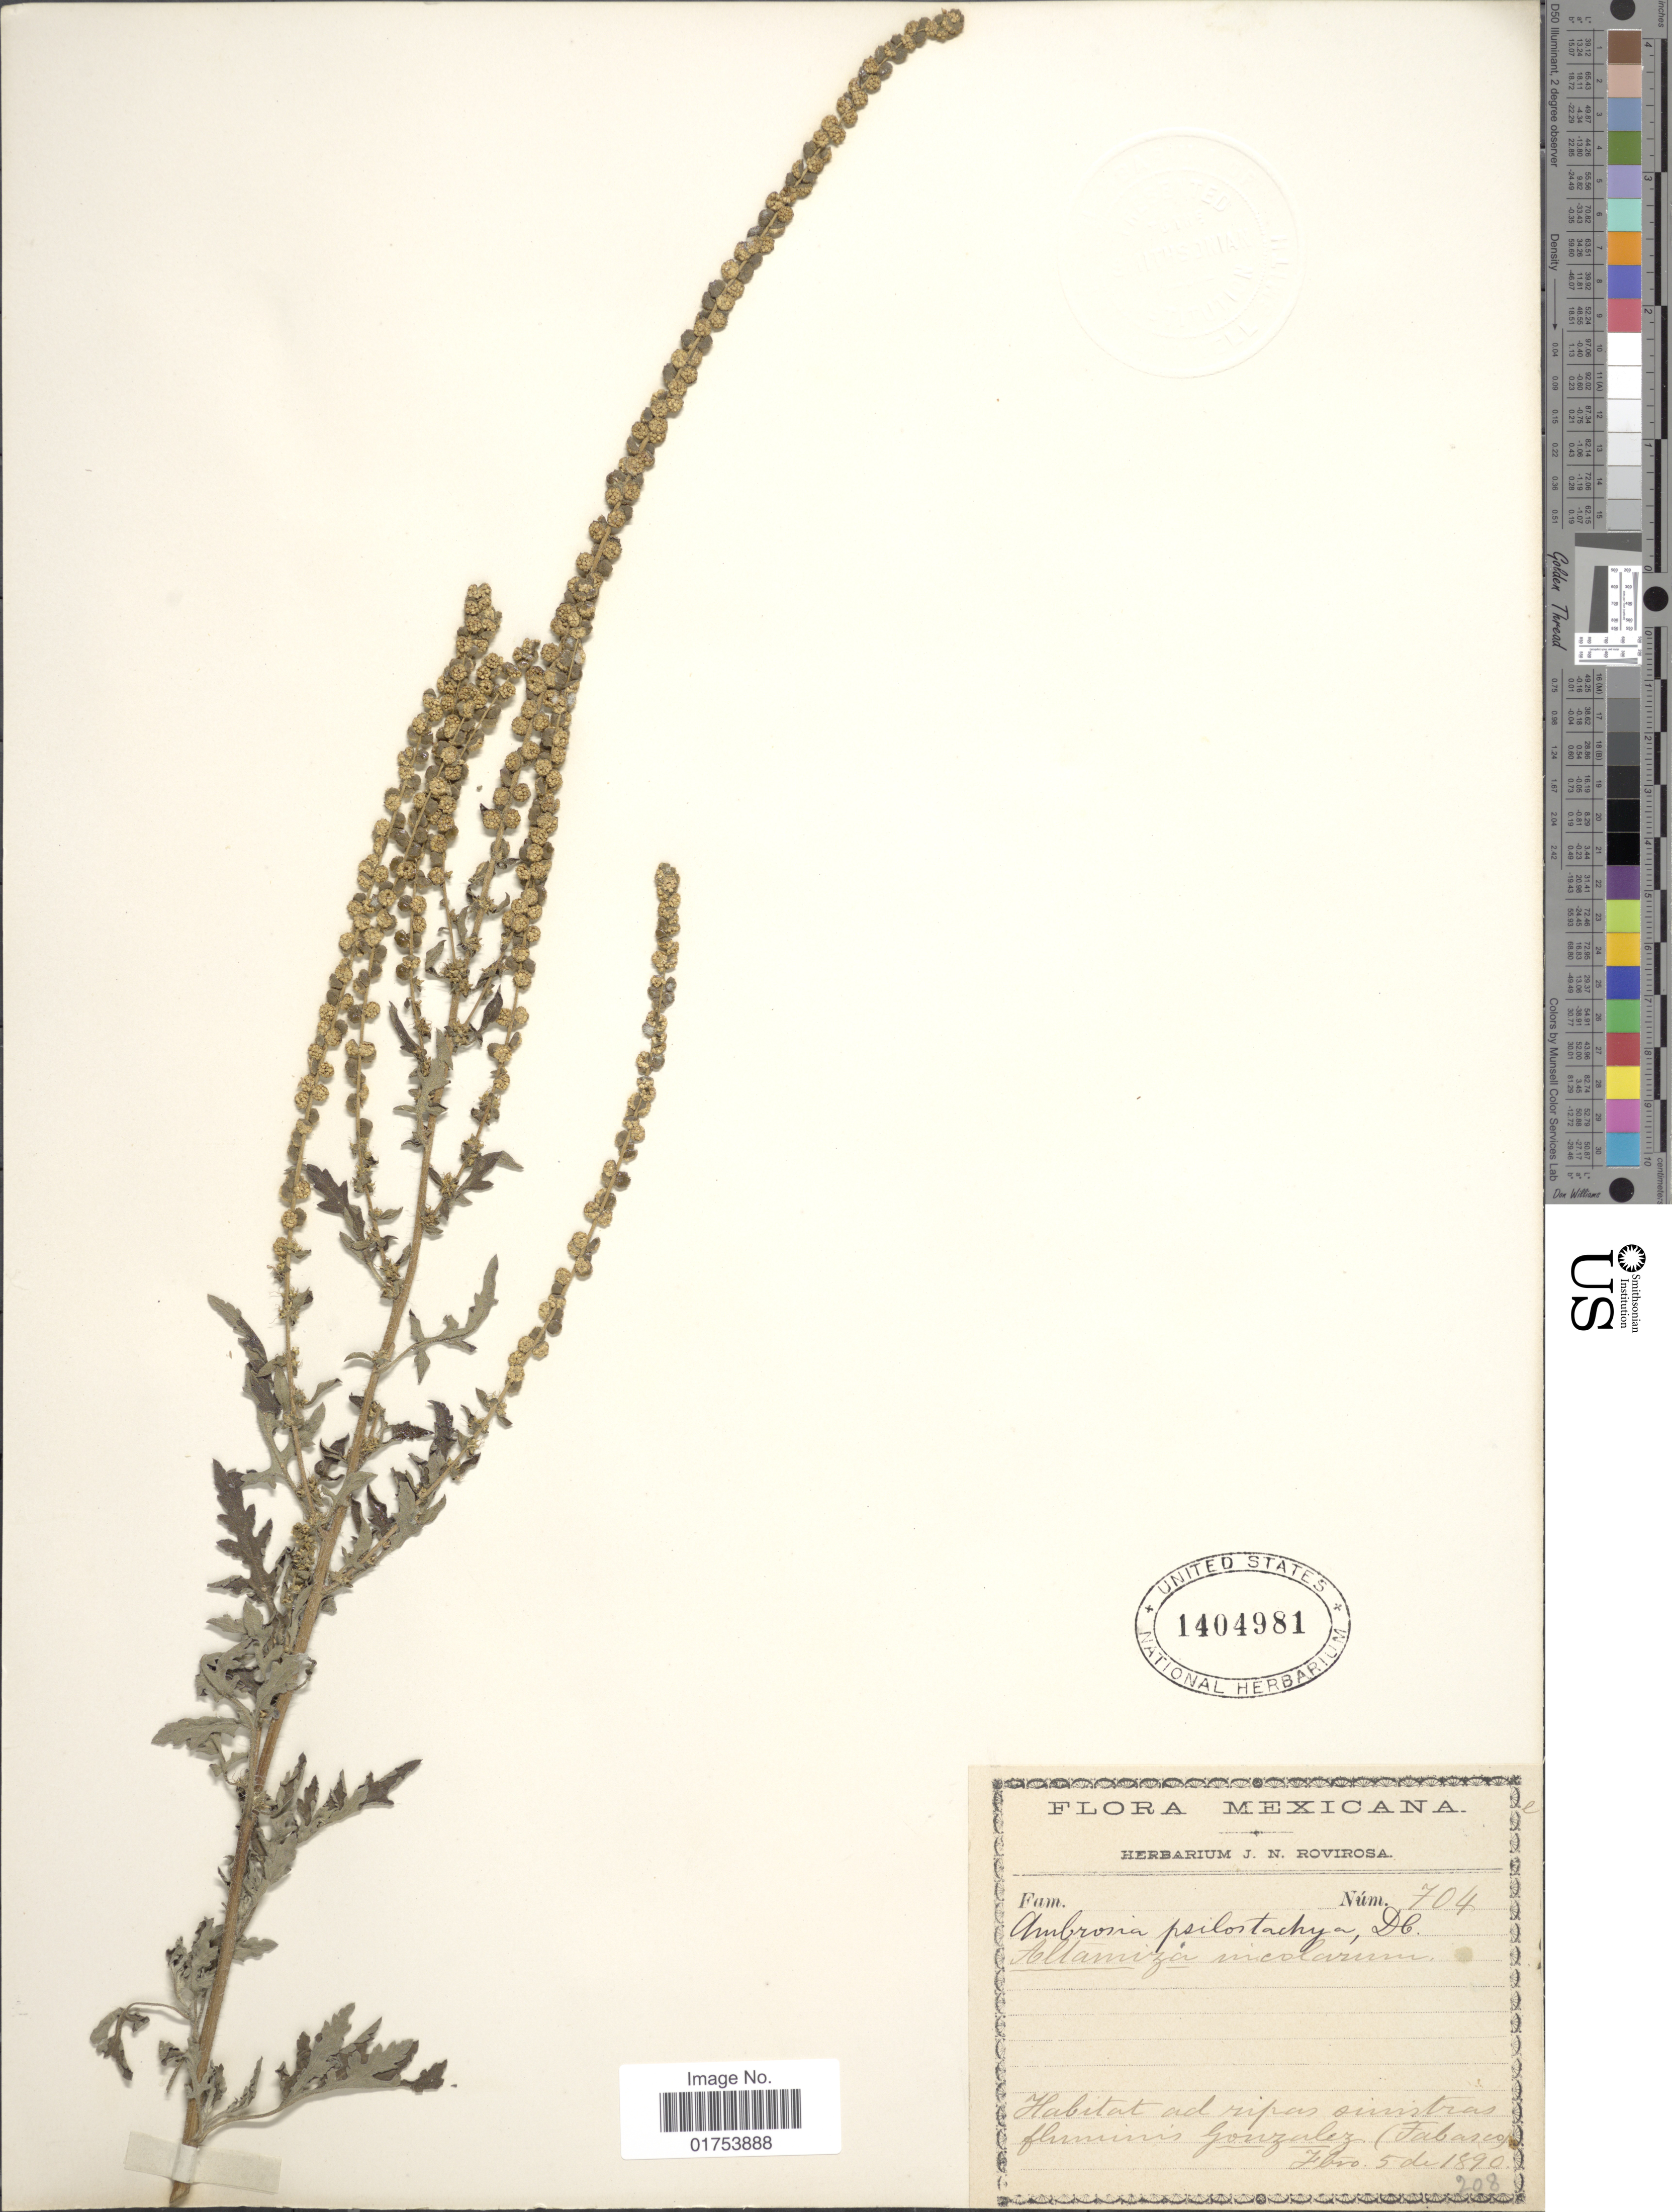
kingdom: Plantae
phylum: Tracheophyta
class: Magnoliopsida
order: Asterales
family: Asteraceae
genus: Ambrosia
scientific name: Ambrosia psilostachya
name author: DC.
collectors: ex herb. J. N. Rovirosa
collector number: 704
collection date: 1890-02-05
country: Mexico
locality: Gonzalez (Tabasco)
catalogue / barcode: US 1404981